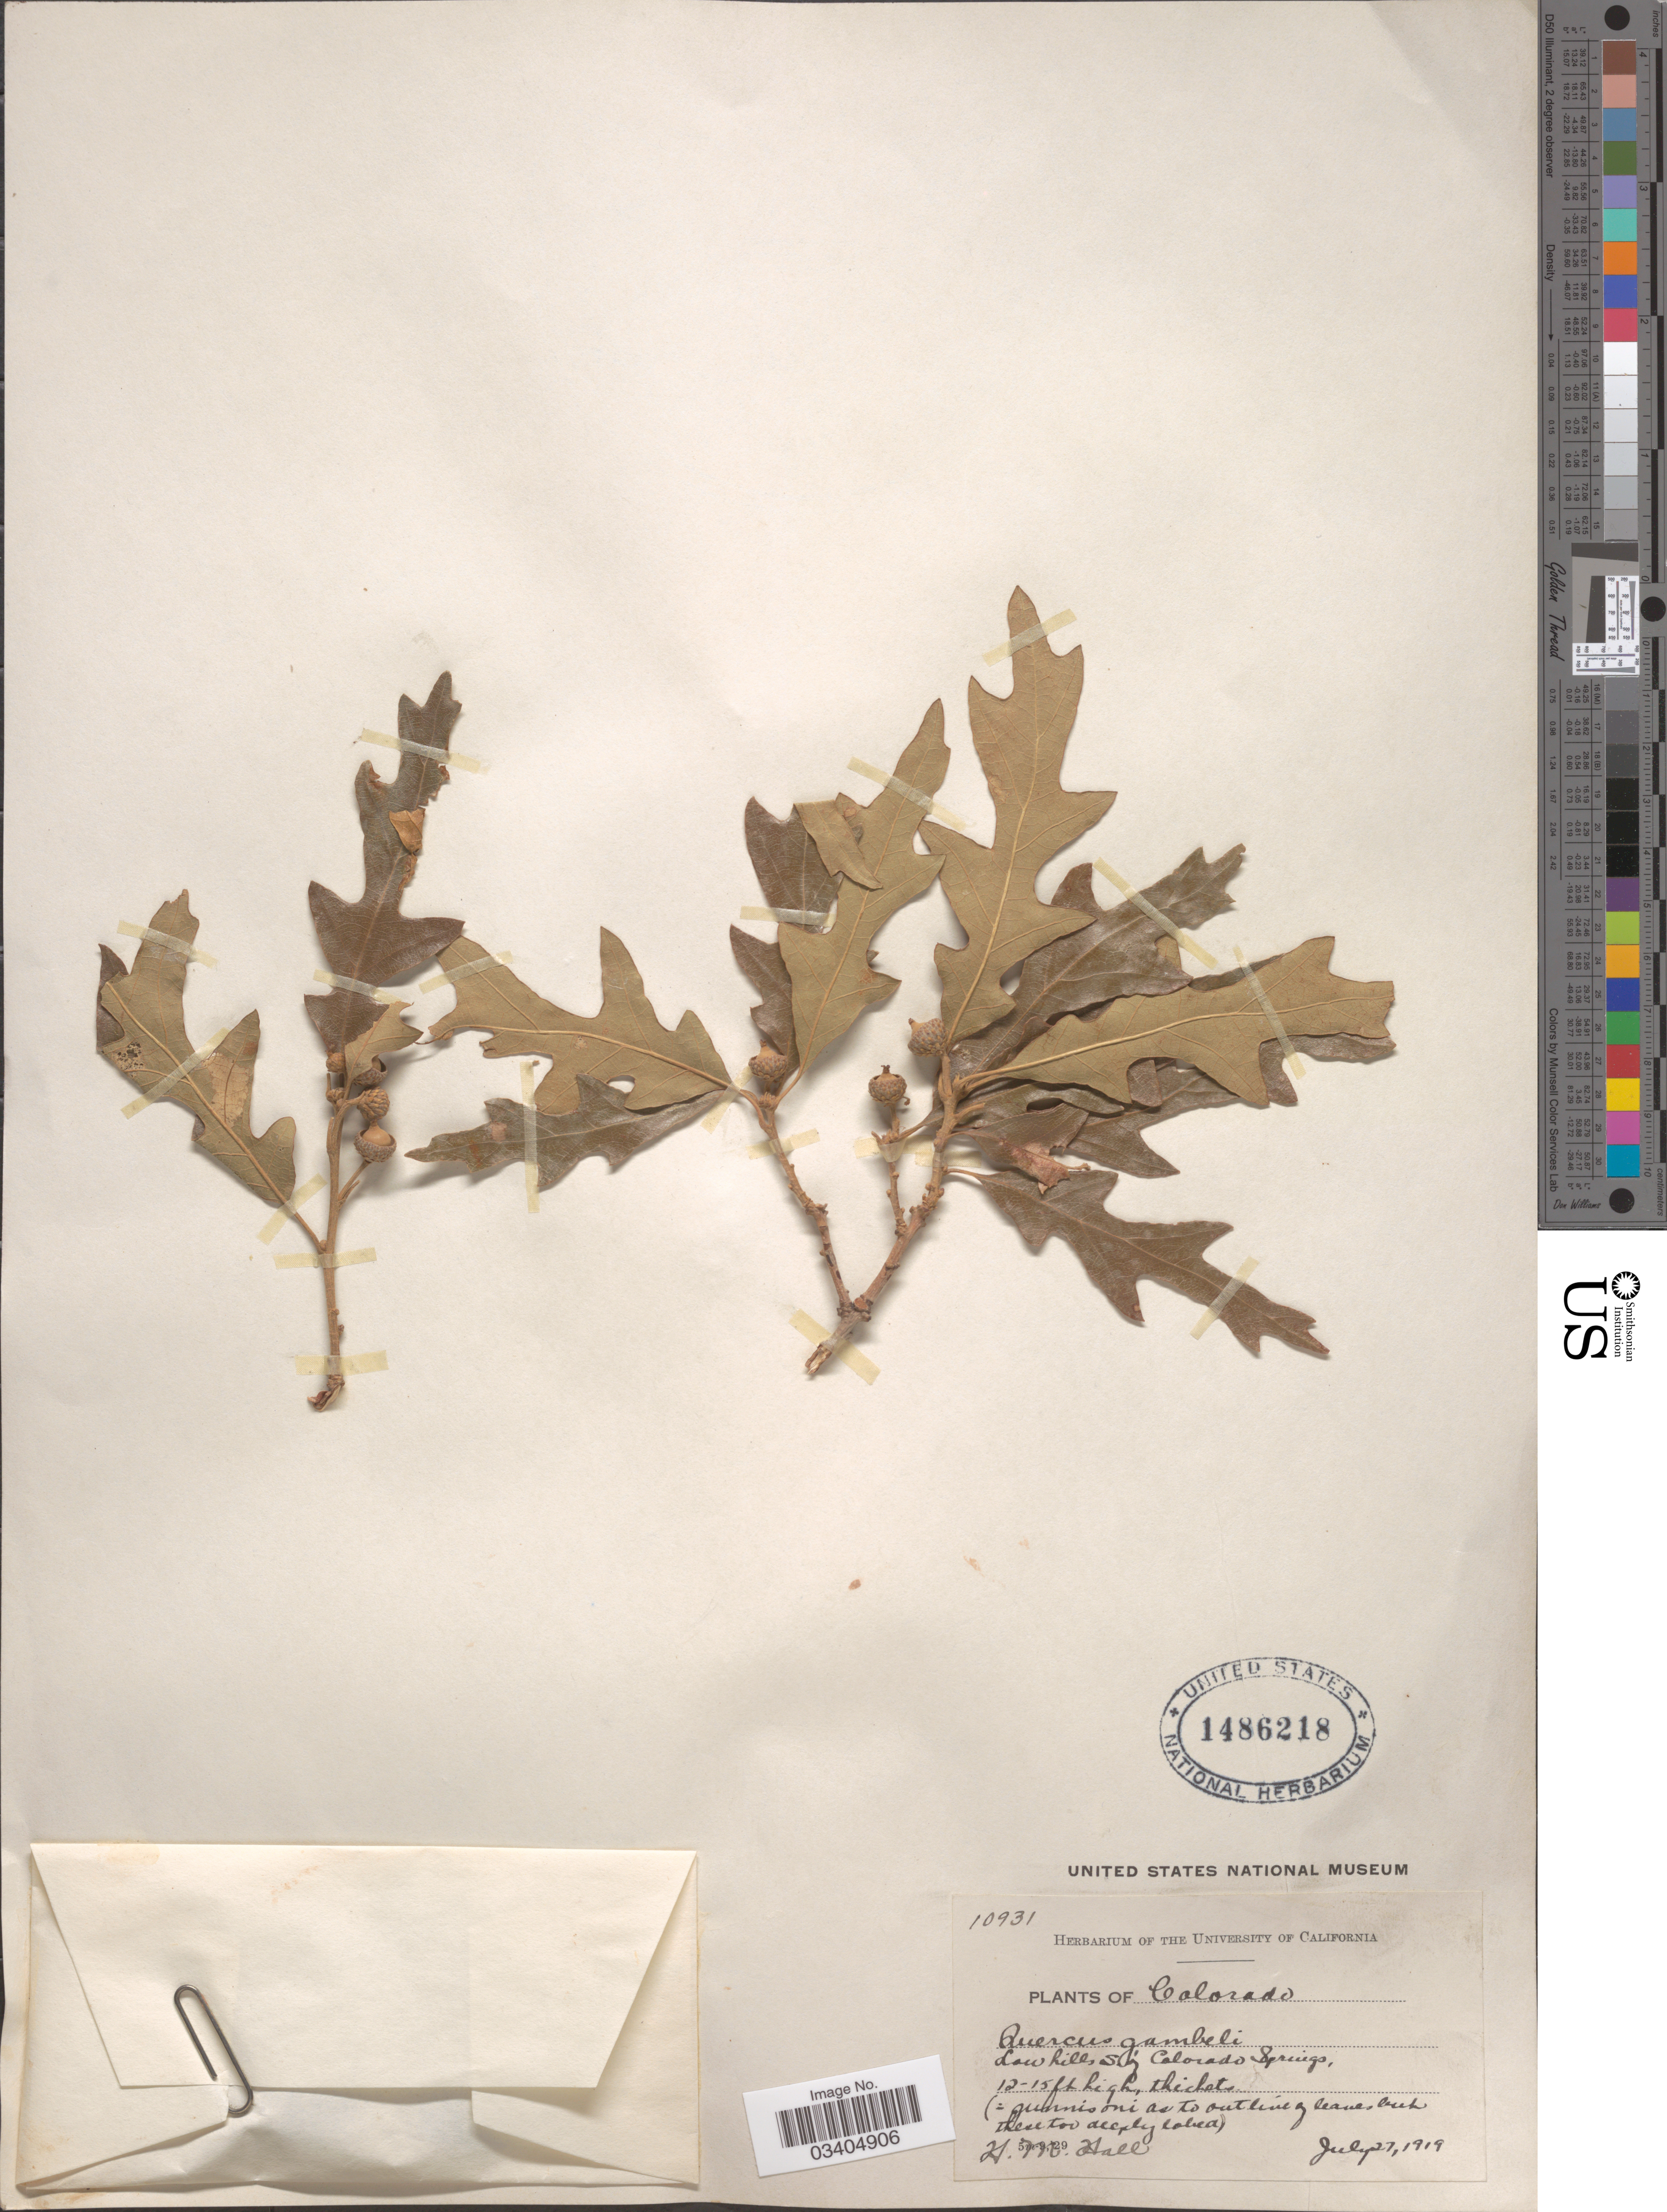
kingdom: Plantae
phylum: Tracheophyta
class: Magnoliopsida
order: Fagales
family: Fagaceae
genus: Quercus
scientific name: Quercus gambelii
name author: Nutt.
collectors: H. M. Hall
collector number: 10931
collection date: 1919-07-27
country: United States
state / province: Colorado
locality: Low hills S. of Colorado Springs.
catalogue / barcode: US 1486218